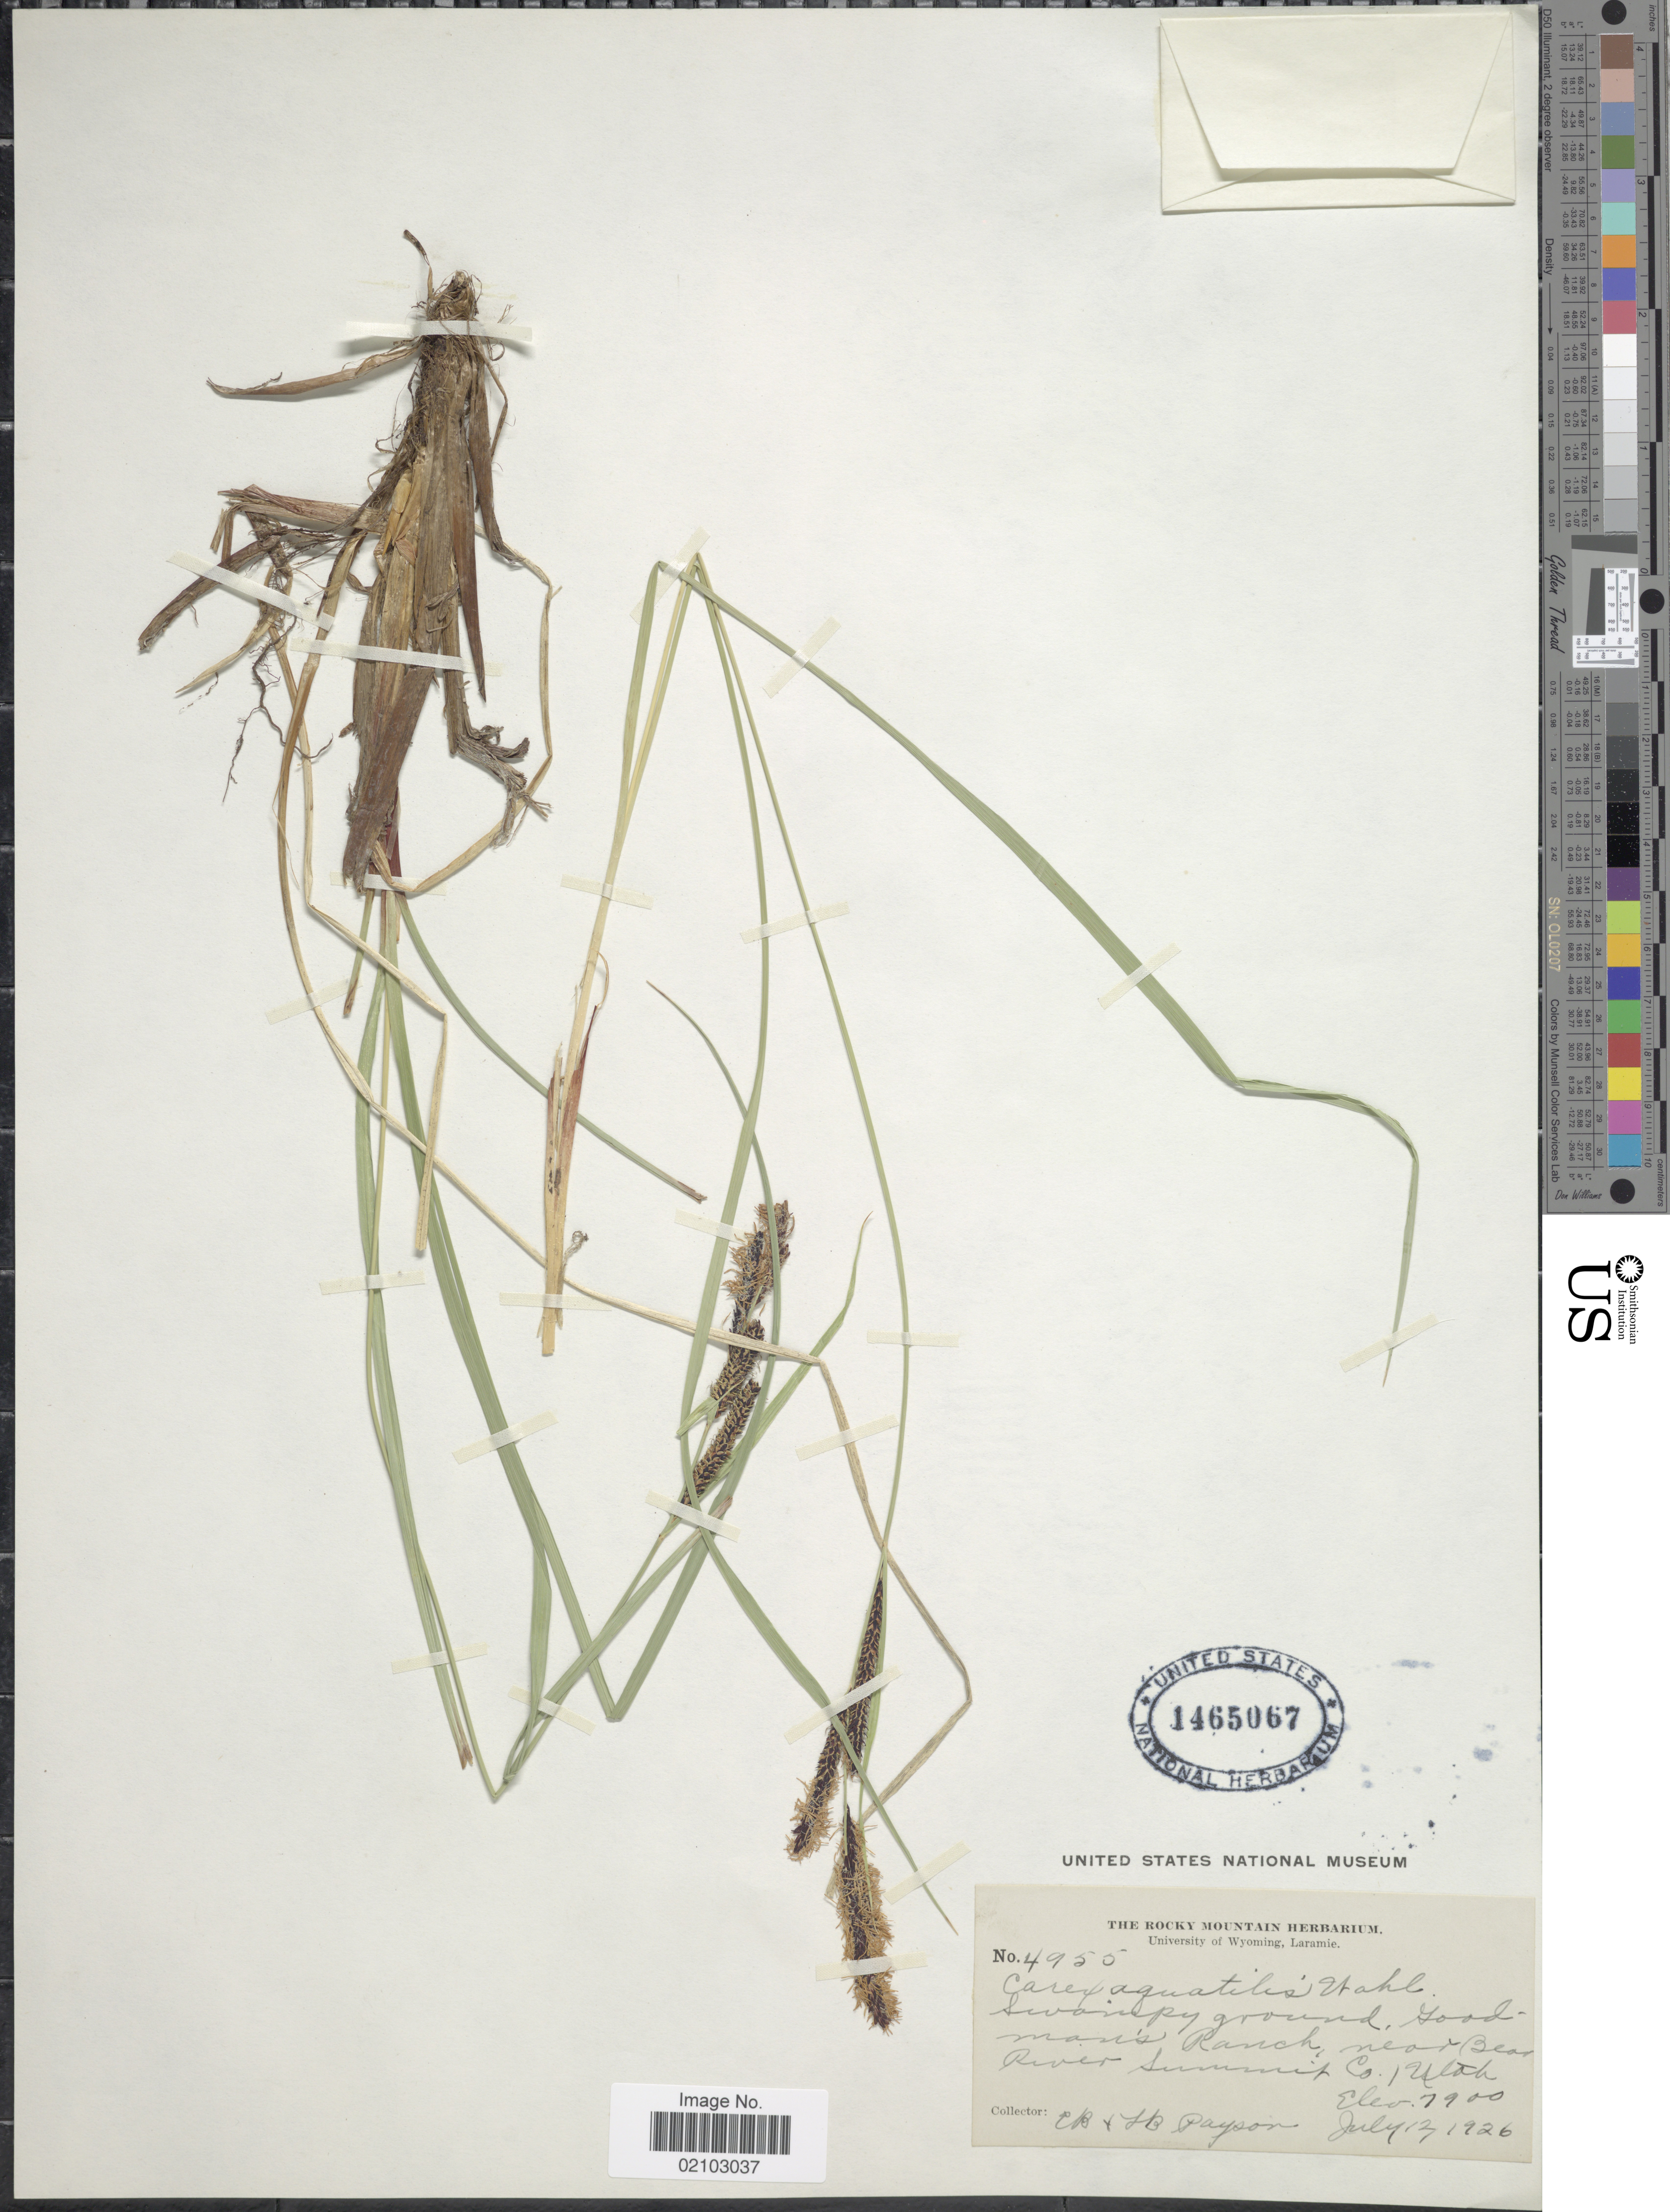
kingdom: Plantae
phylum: Tracheophyta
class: Liliopsida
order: Poales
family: Cyperaceae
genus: Carex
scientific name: Carex aquatilis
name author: Wahlenb.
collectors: E. B. Payson & L. Payson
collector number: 4955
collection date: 1926-07-12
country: United States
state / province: Utah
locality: Good Man's Ranch, near Bear River Summit Co.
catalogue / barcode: US 1465067